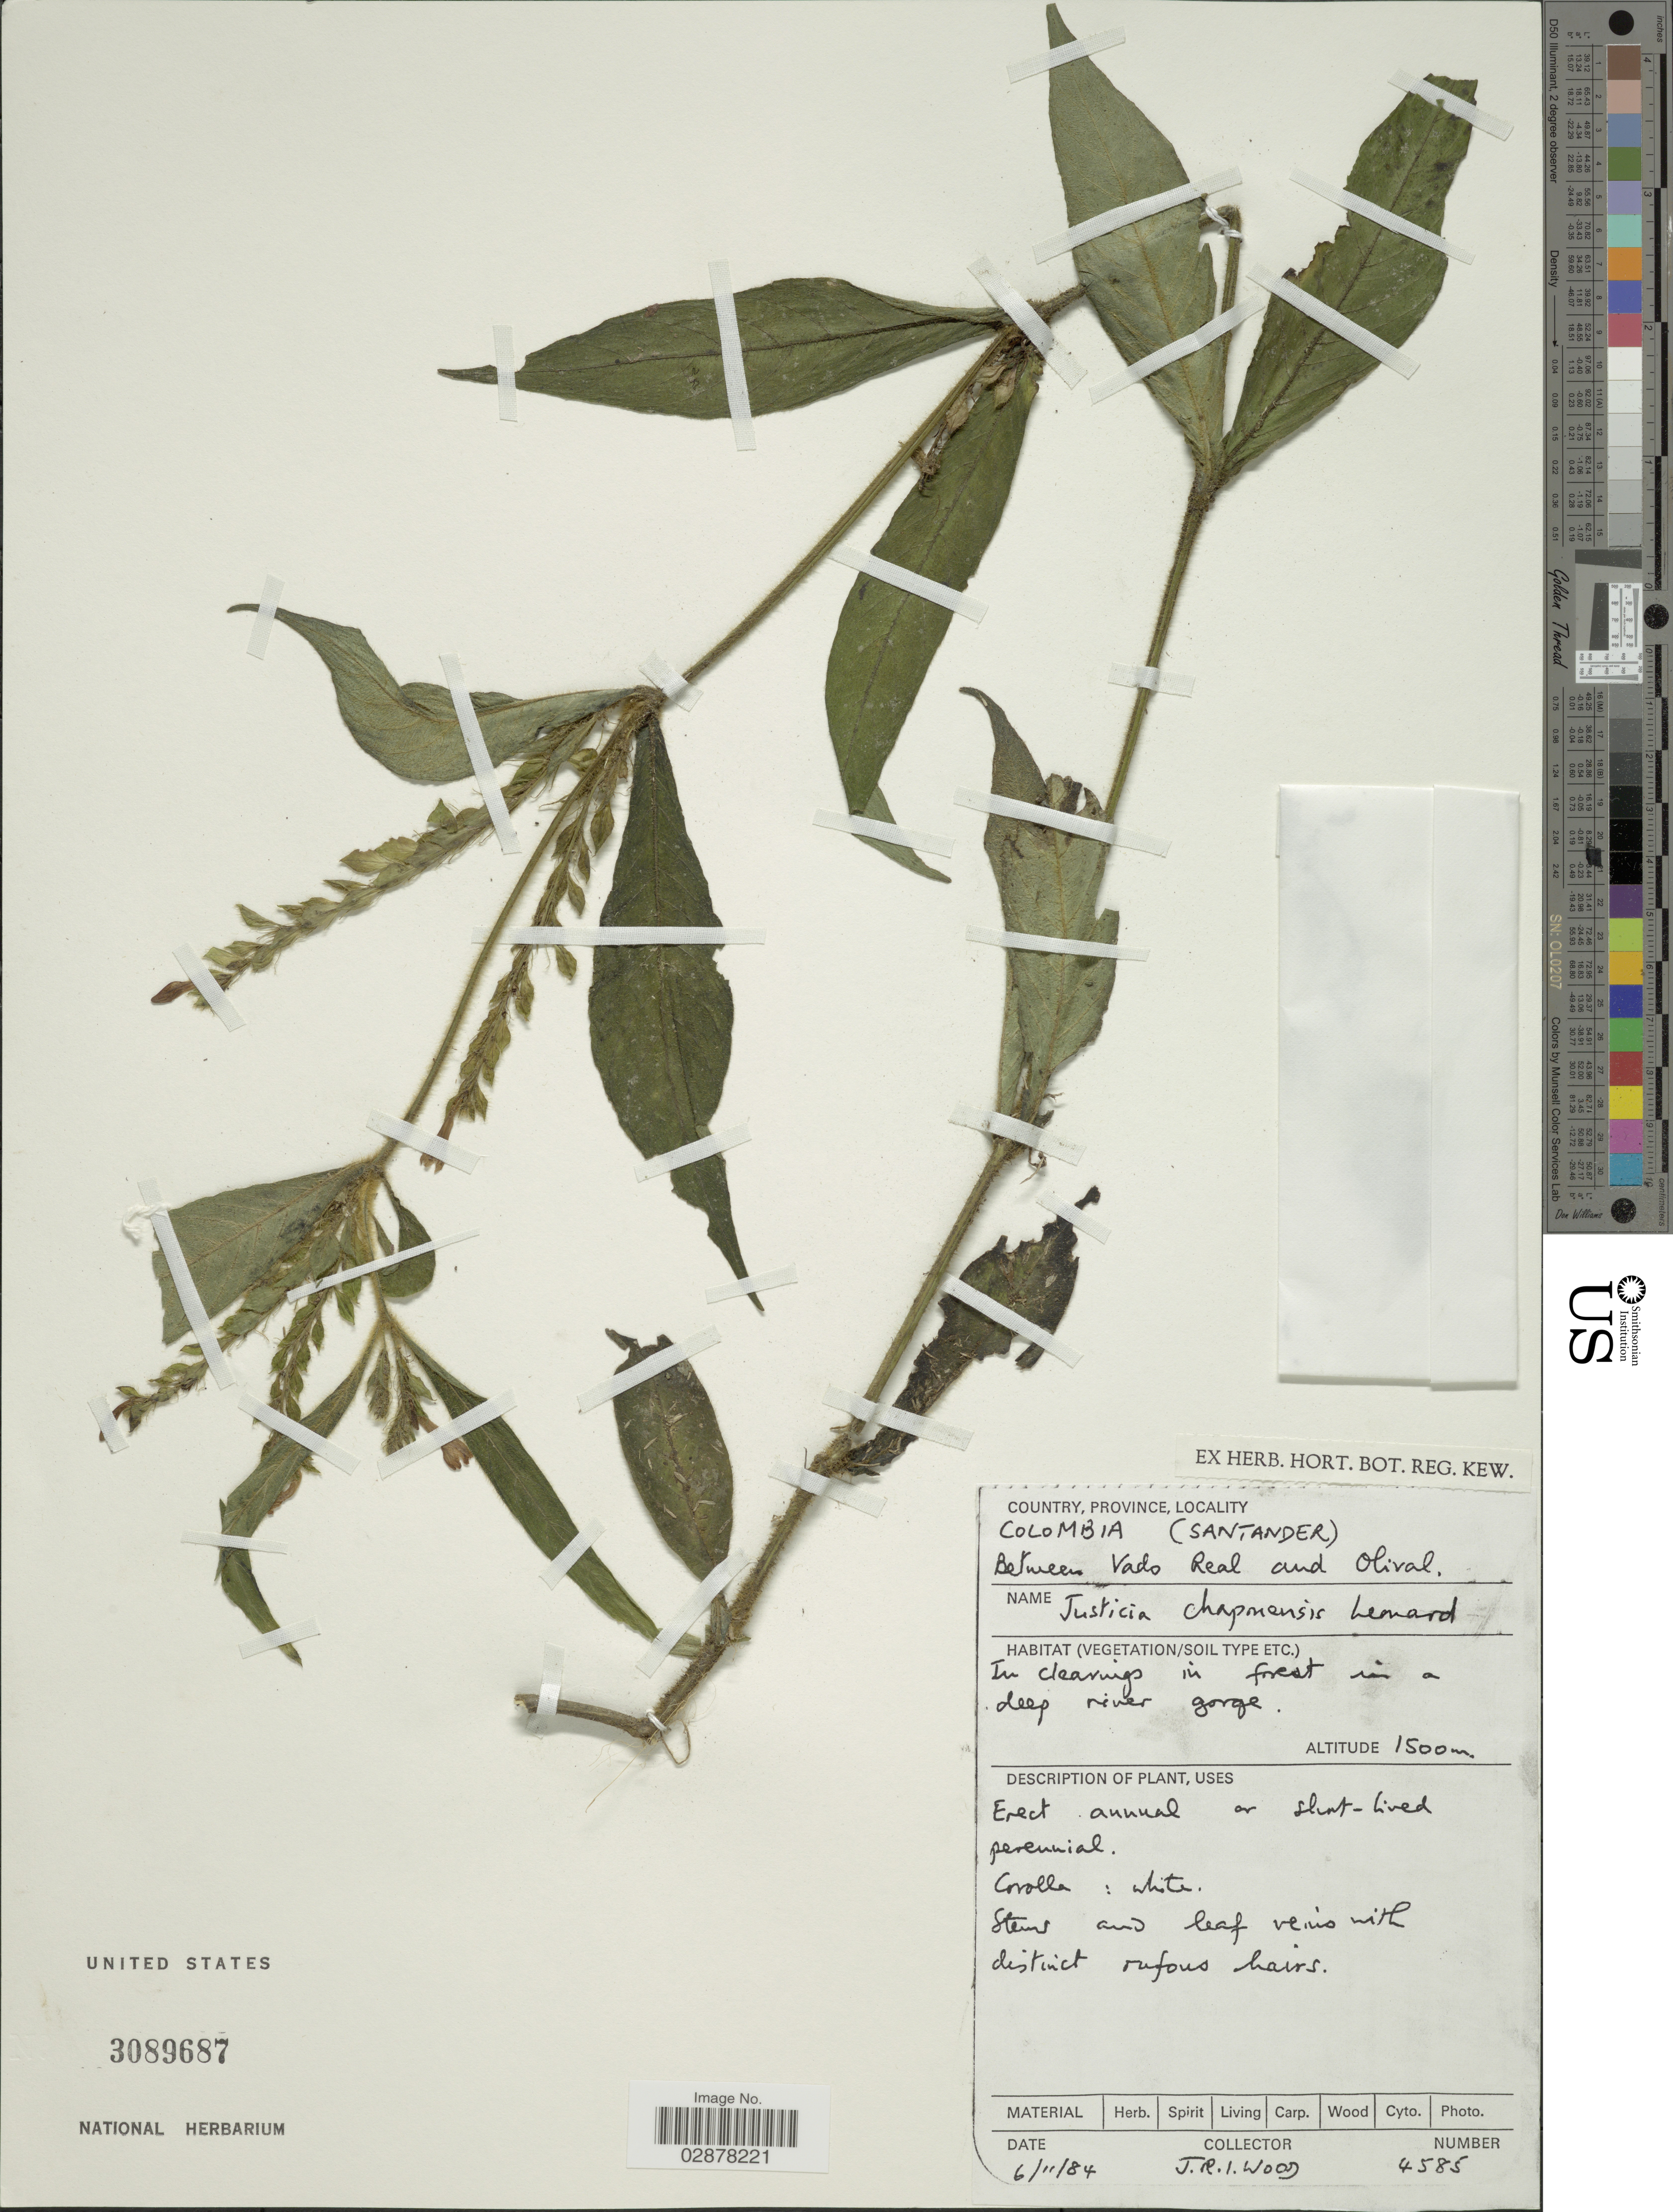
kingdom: Plantae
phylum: Tracheophyta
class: Magnoliopsida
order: Lamiales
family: Acanthaceae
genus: Justicia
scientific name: Justicia chaponensis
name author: Leonard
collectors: J. R. I. Wood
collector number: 4585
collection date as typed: Transcribed d/m/y: 6/11/84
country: Colombia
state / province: Santander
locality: Between Vado Real and Olival.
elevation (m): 1500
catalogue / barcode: US 3089687